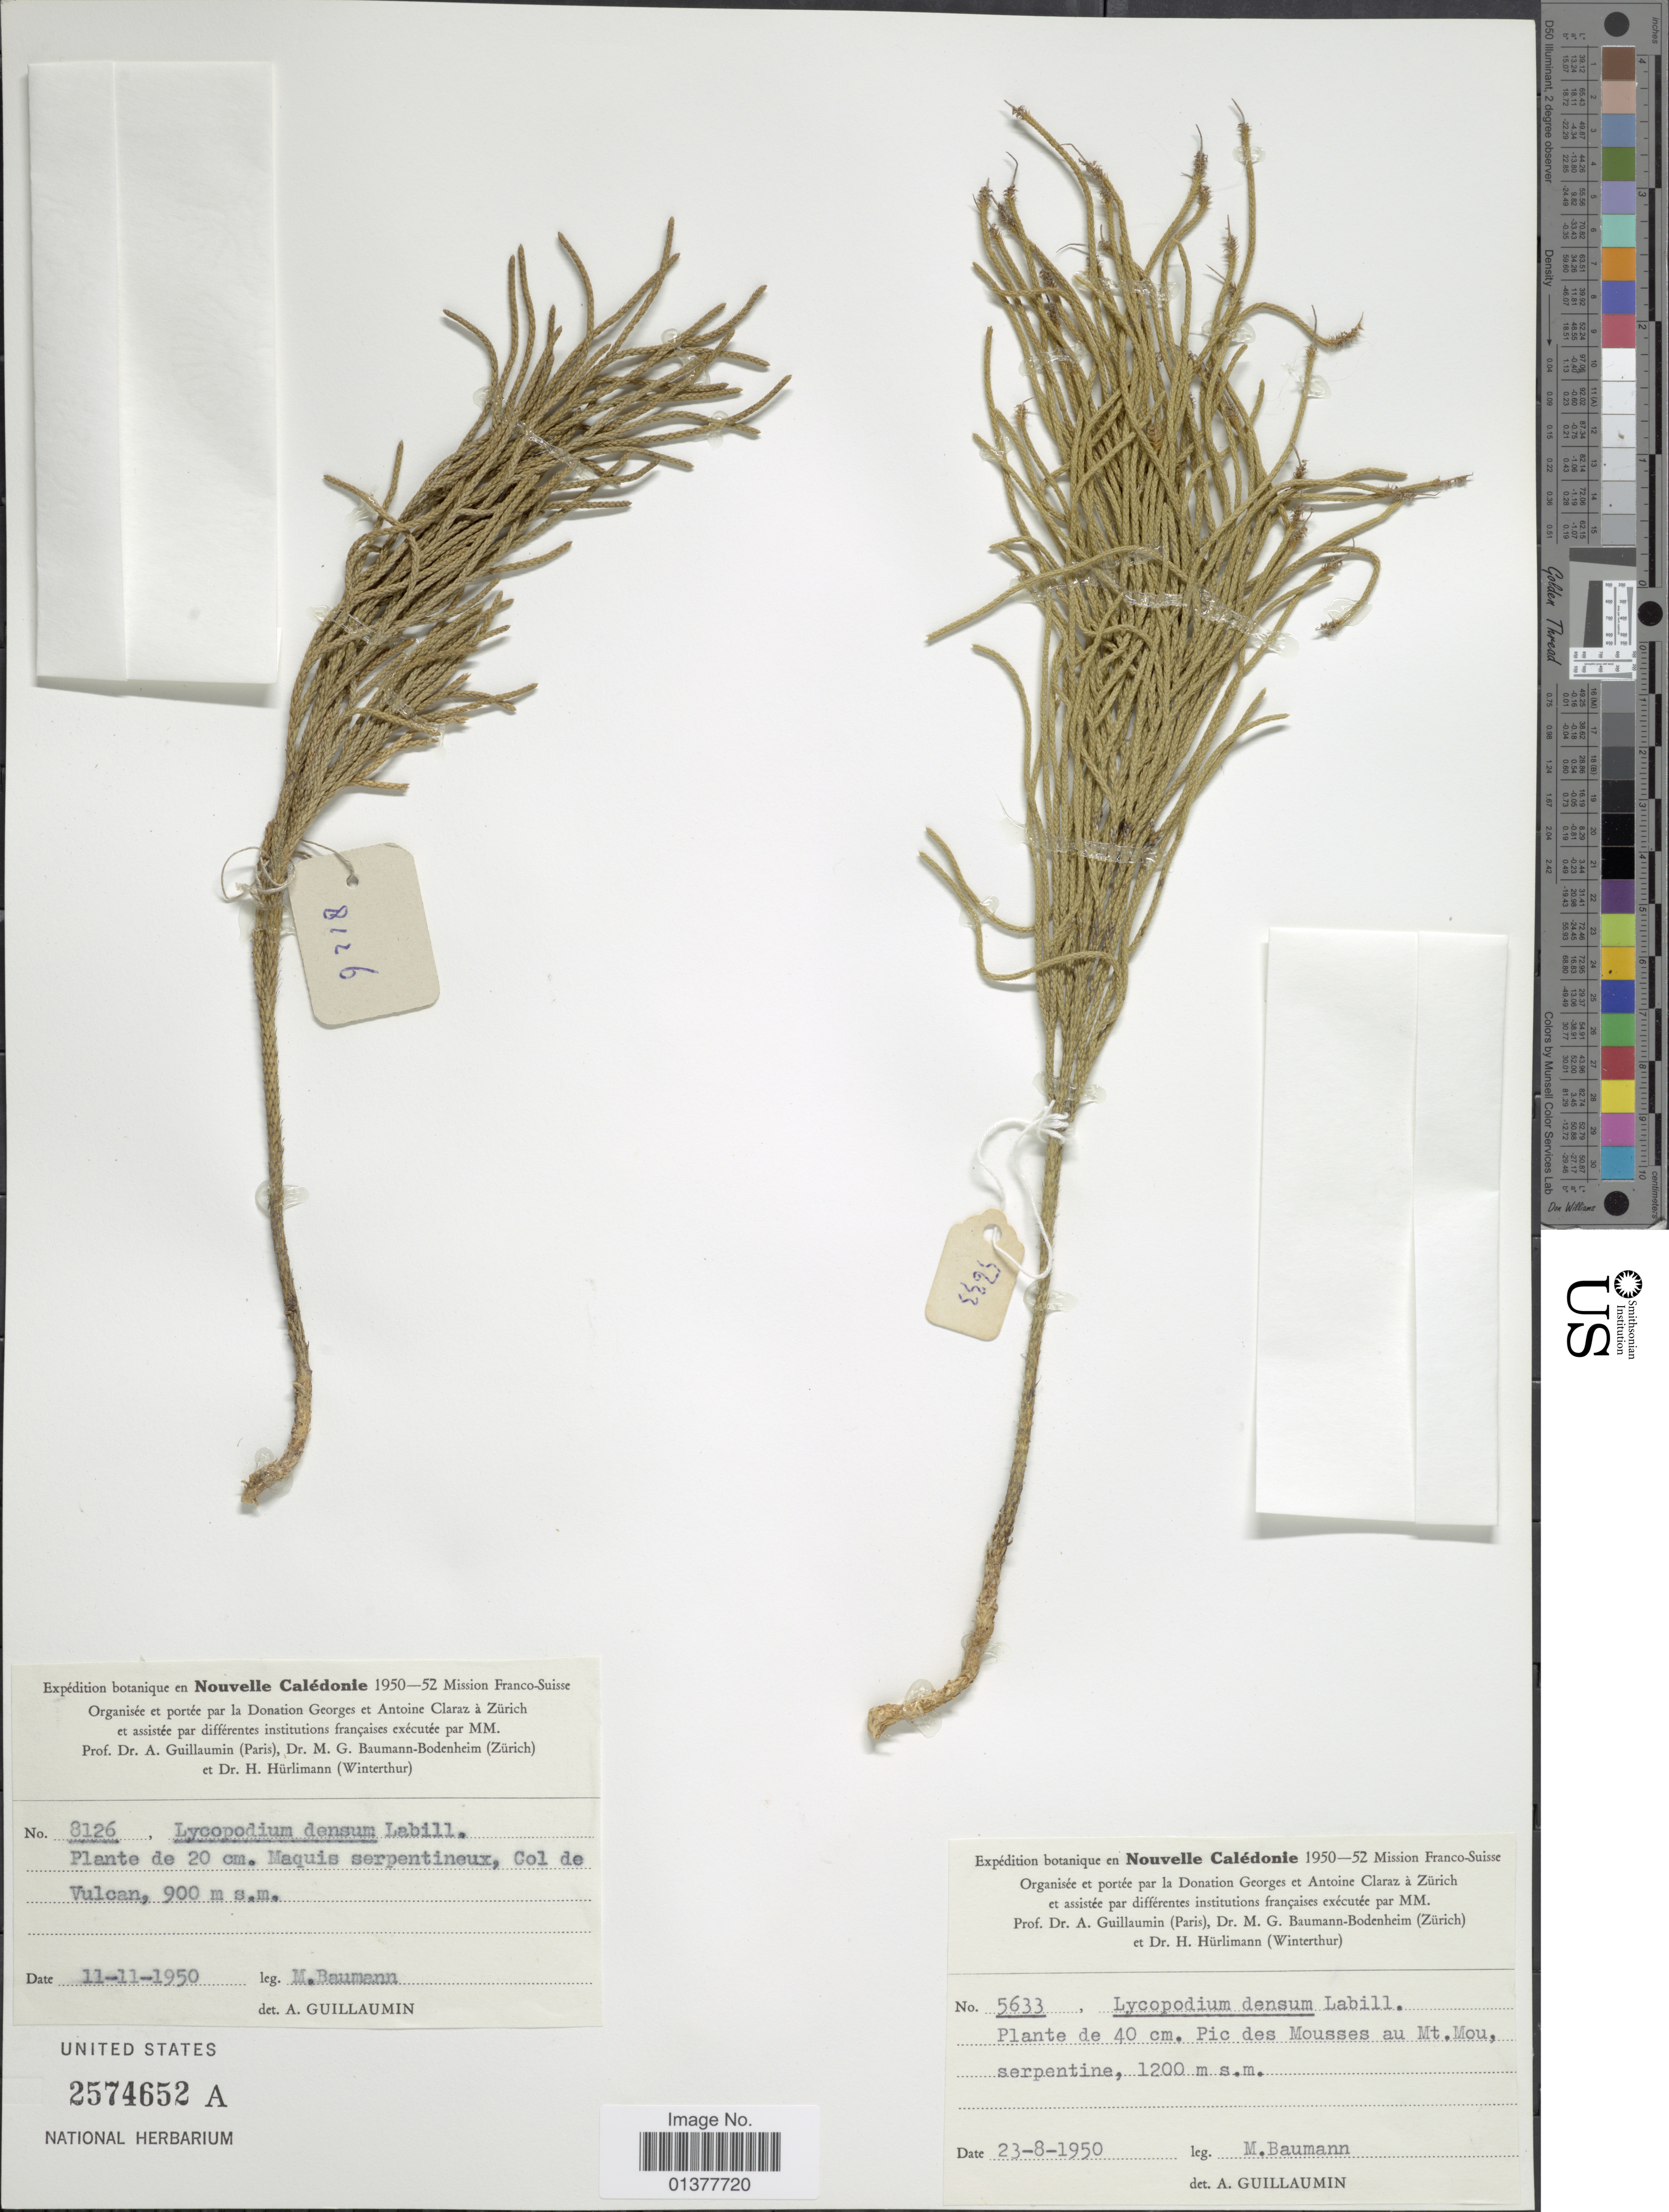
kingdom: Plantae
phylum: Tracheophyta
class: Lycopodiopsida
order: Lycopodiales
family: Lycopodiaceae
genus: Pseudolycopodium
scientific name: Pseudolycopodium densum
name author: (Rothm.) Holub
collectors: M. Baumann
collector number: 8126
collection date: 1950-11-11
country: New Caledonia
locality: Maquis serpentineux, Col de Vulcan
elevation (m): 900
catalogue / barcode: US 2574652A